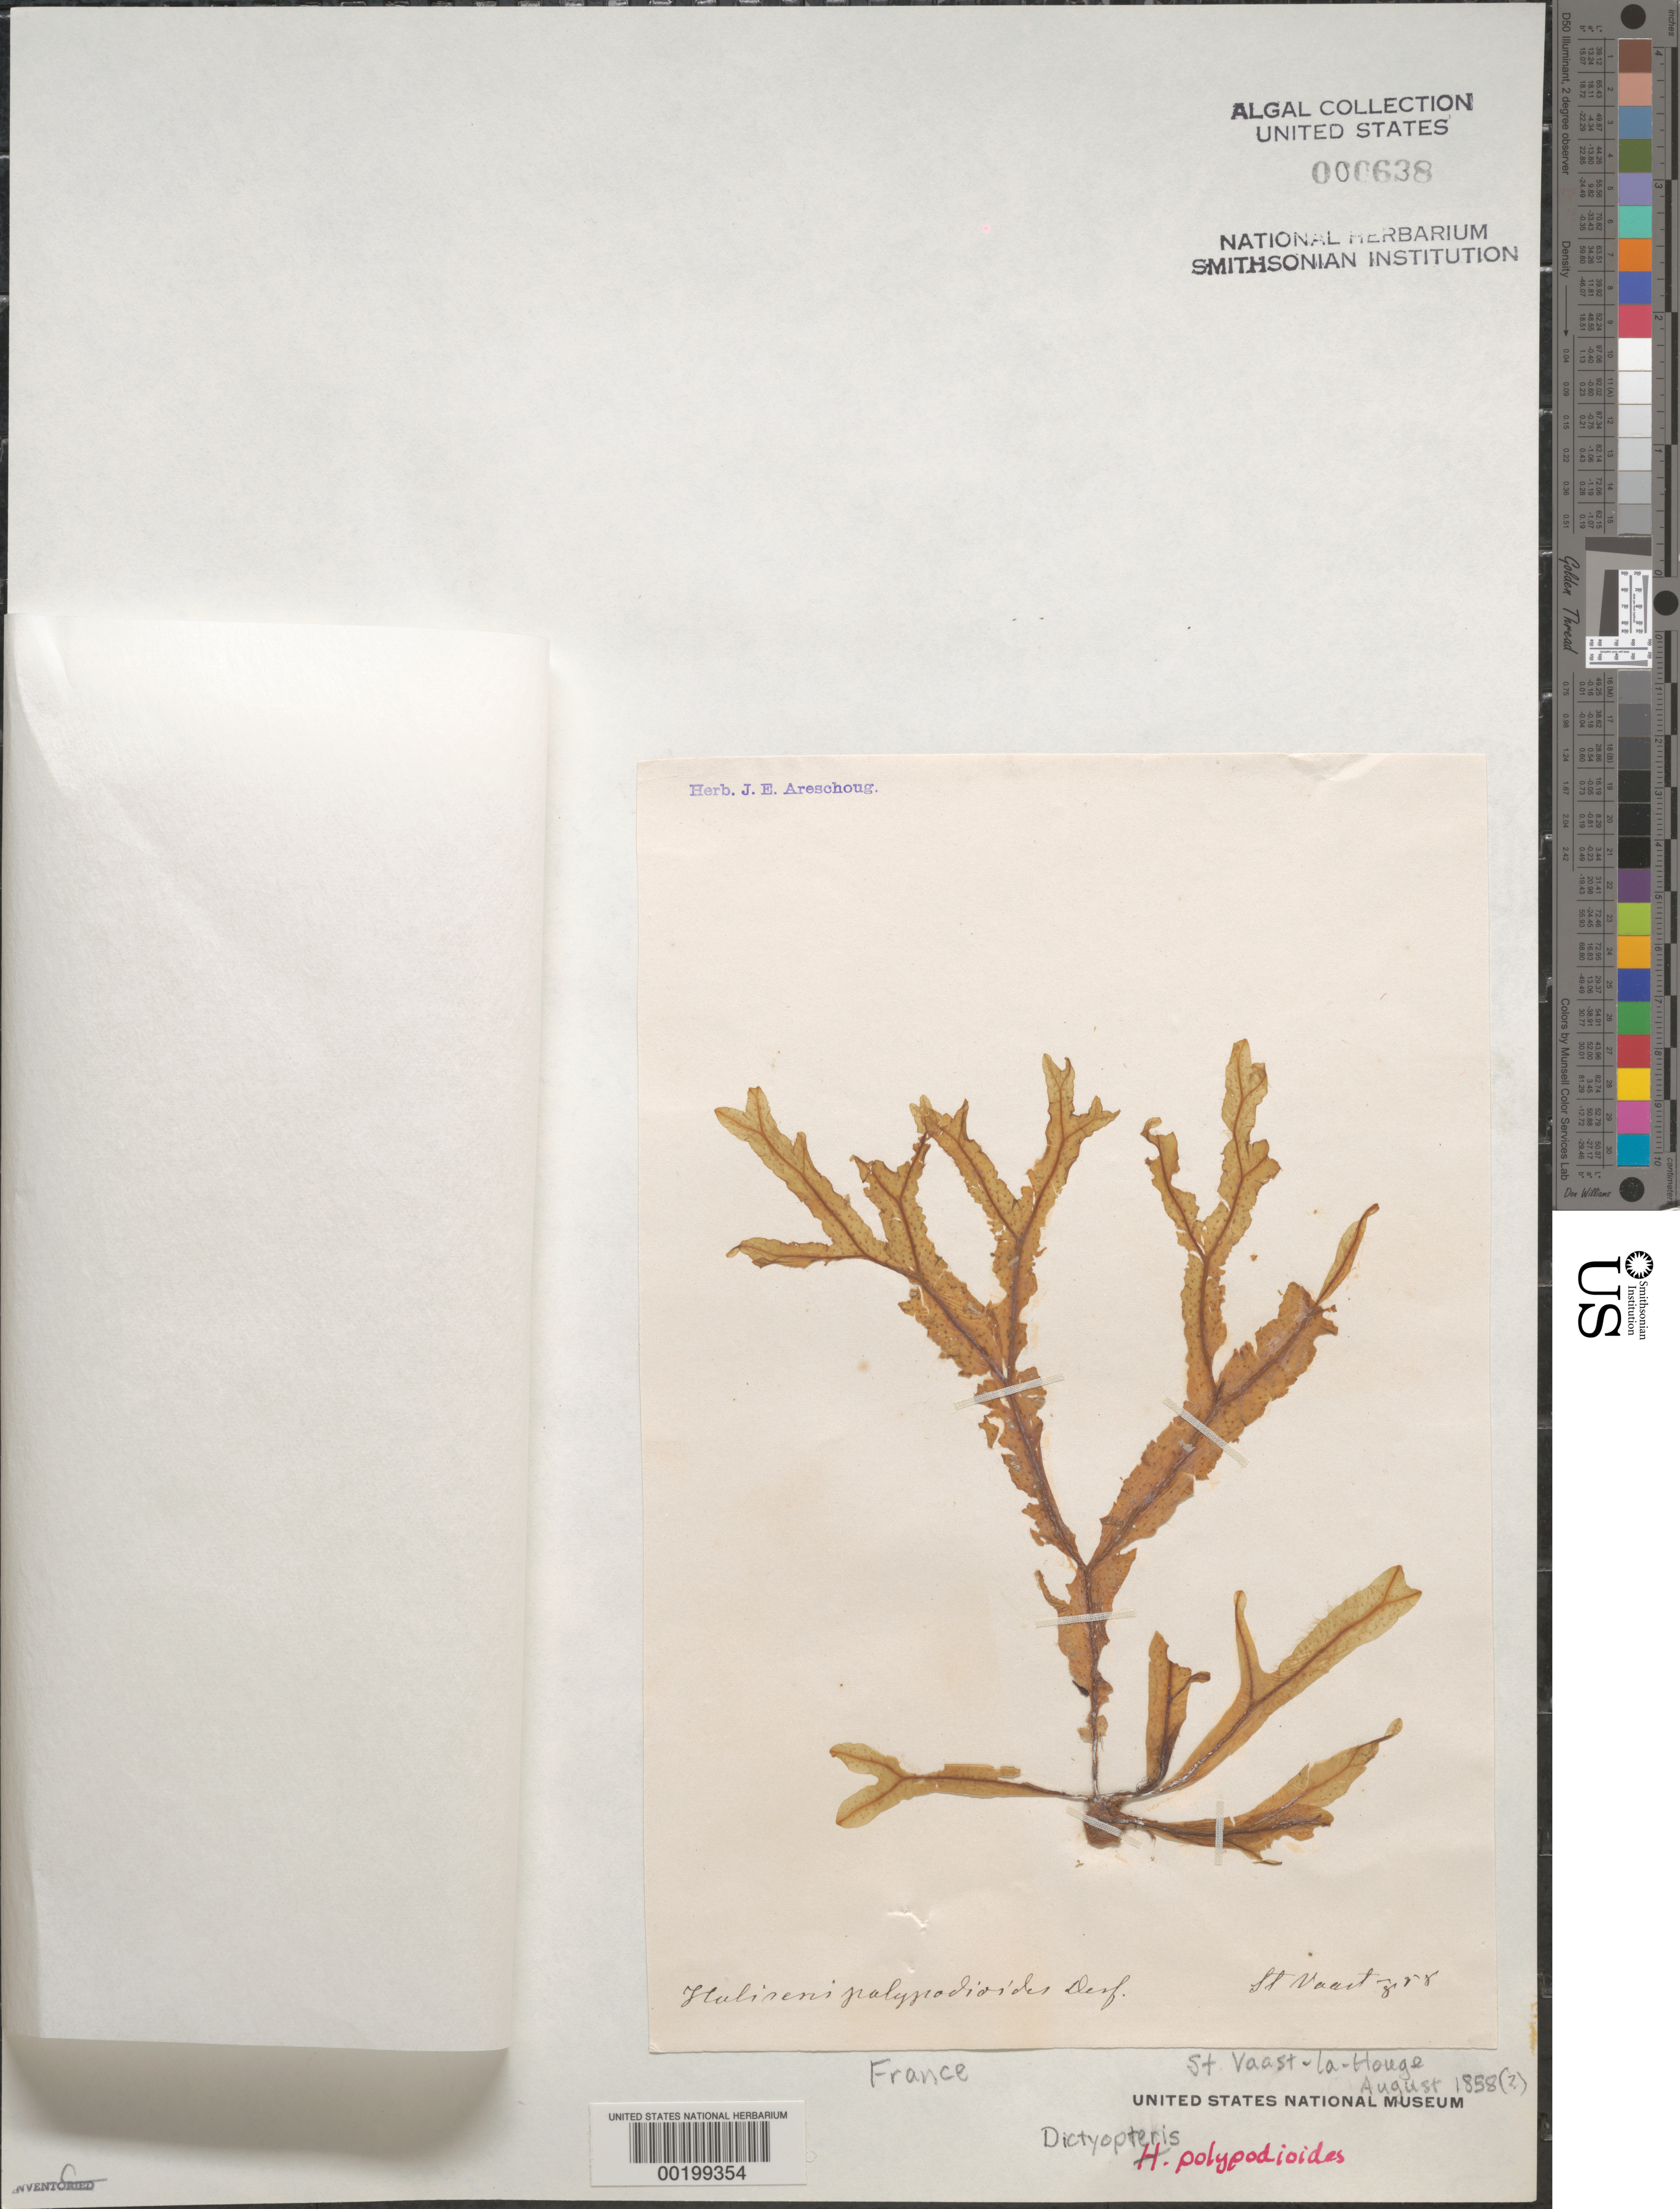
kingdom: Chromista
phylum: Ochrophyta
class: Phaeophyceae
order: Dictyotales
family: Dictyotaceae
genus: Dictyopteris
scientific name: Dictyopteris polypodioides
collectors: J. Areschoug (herbarium)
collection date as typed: Aug 1858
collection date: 1858-08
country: France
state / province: Normandie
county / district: Manche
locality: St. vaast-la-hougue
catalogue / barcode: US 638